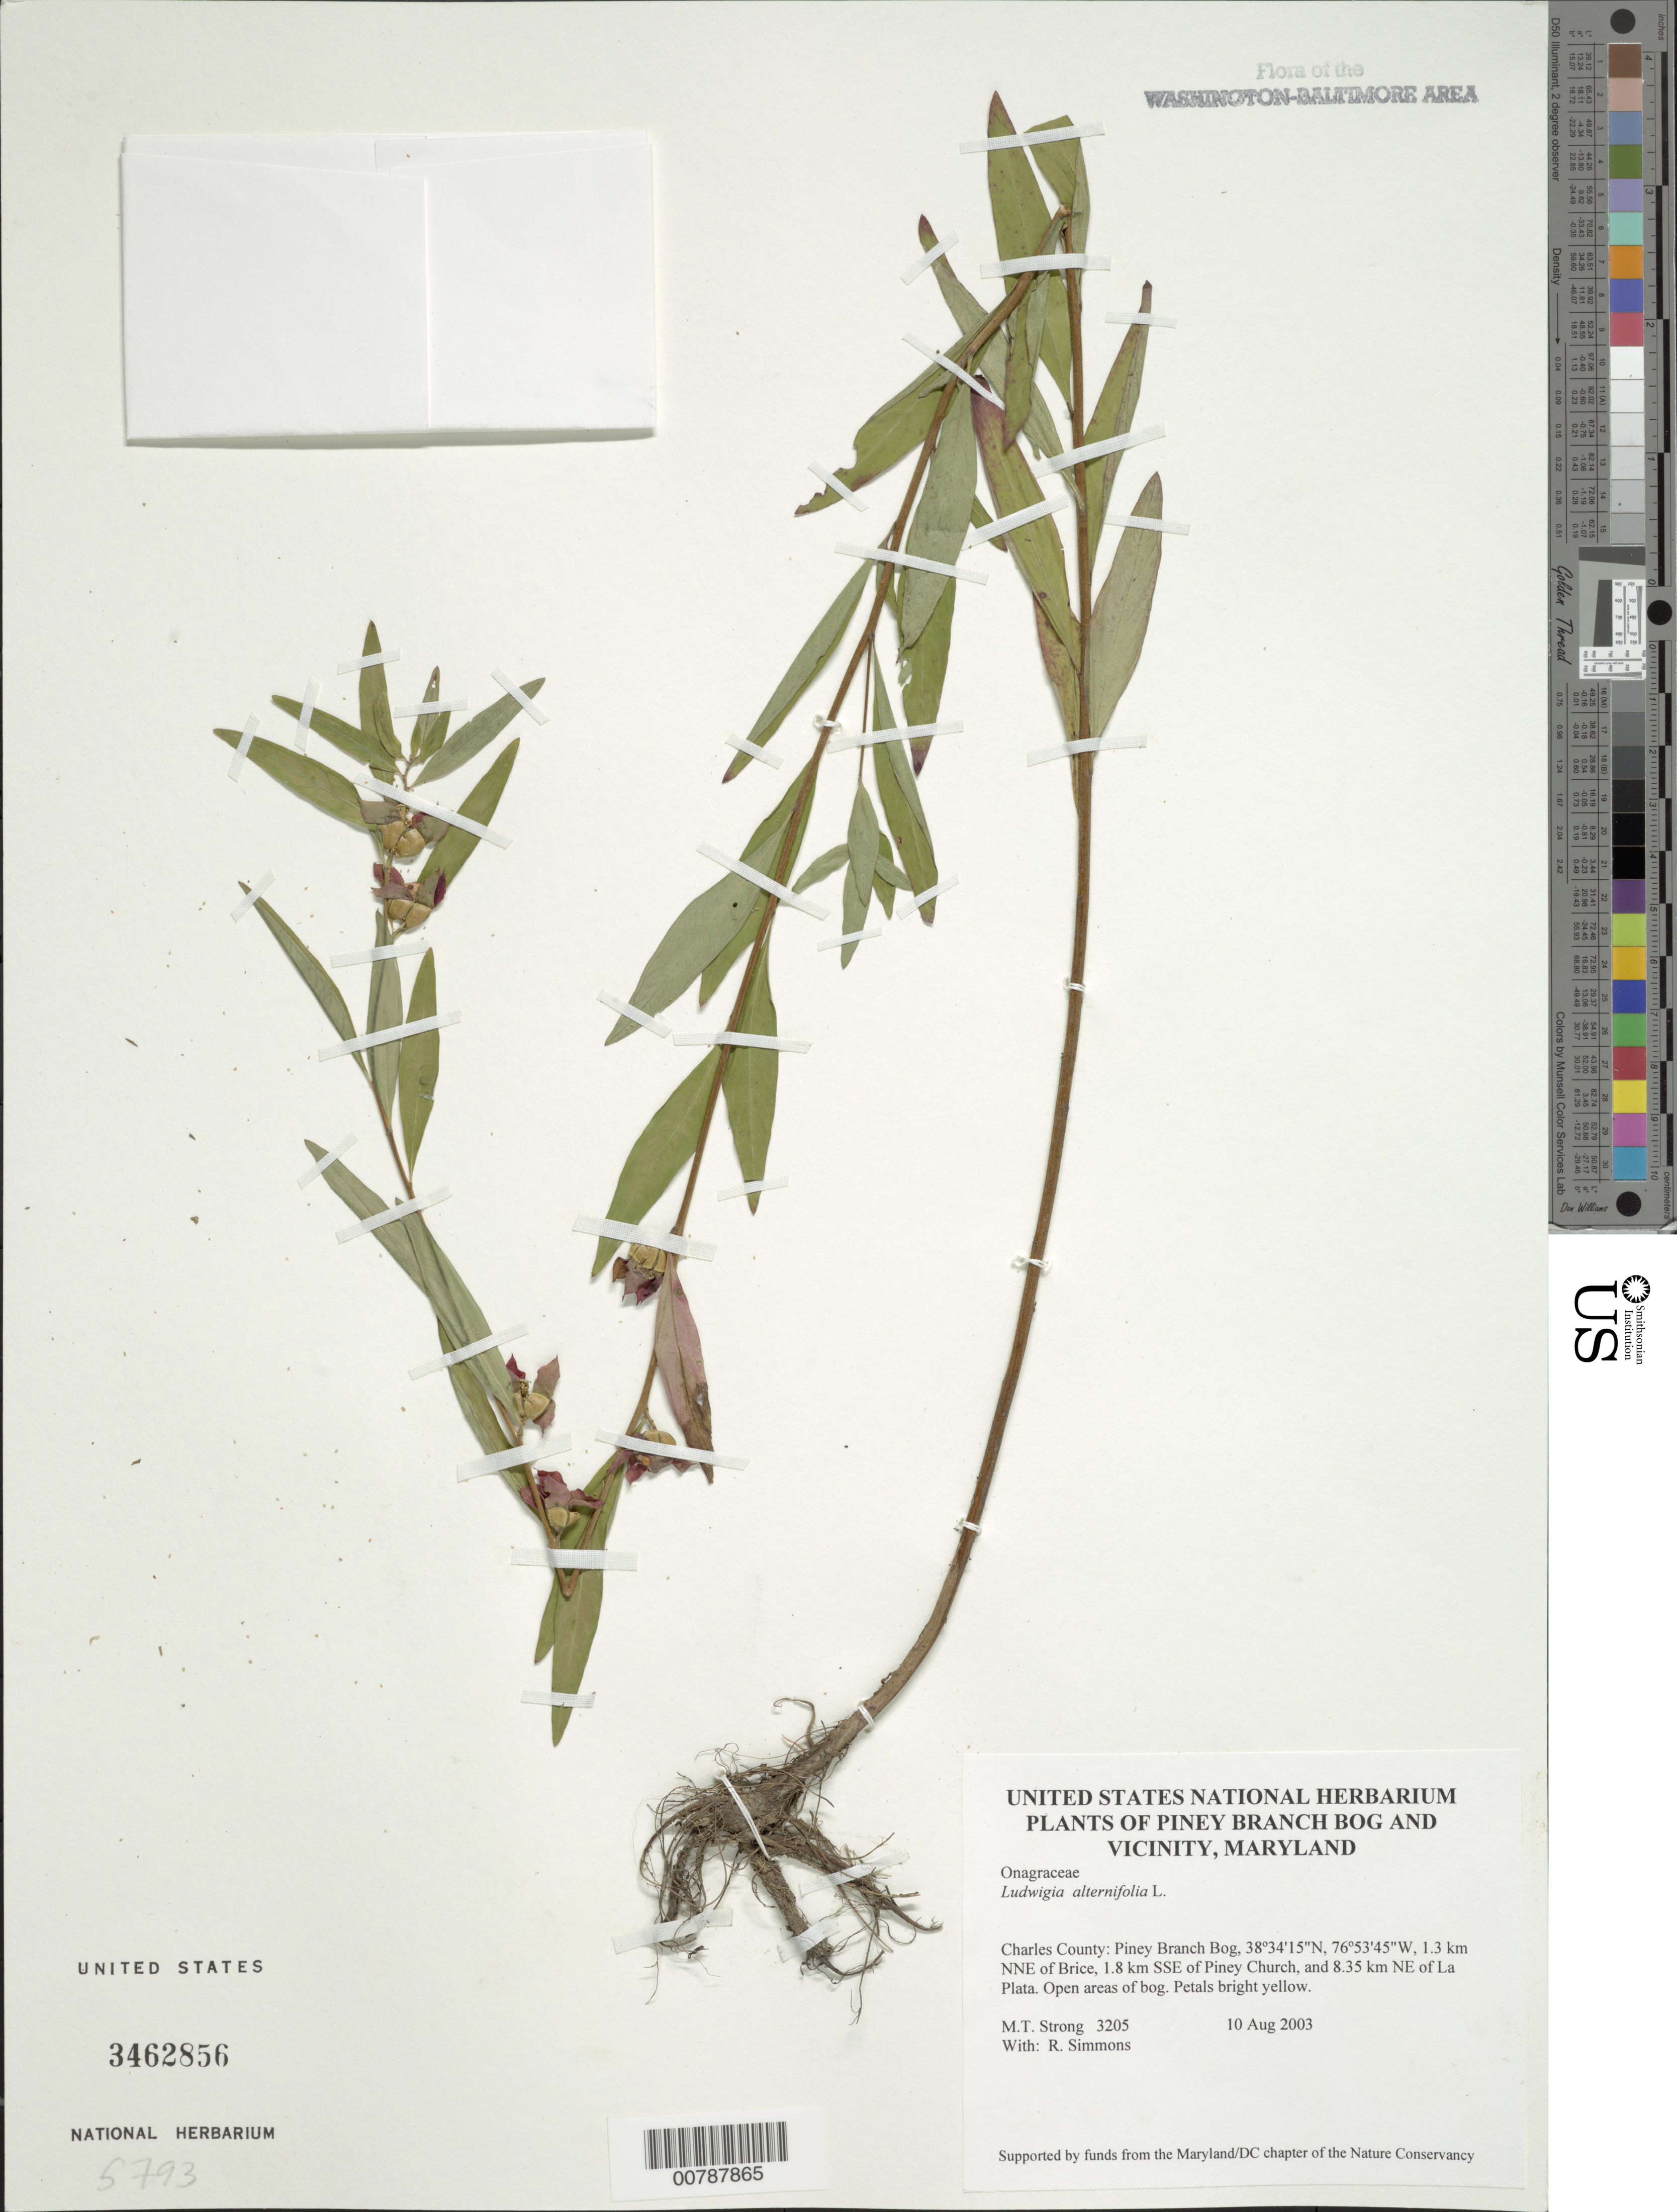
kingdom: Plantae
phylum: Tracheophyta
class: Magnoliopsida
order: Myrtales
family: Onagraceae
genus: Ludwigia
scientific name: Ludwigia alternifolia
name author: L.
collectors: M. T. Strong & R. H. Simmons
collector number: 3205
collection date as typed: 10 Aug 2003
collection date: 2003-08-10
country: United States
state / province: Maryland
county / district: Charles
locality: Piney Branch Bog, 1.3 km NNE of Brice, 1.8 km SSE of Piney Church, and 8.35 km NE of La Plata.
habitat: Open areas of bog.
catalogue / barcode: US 3462856